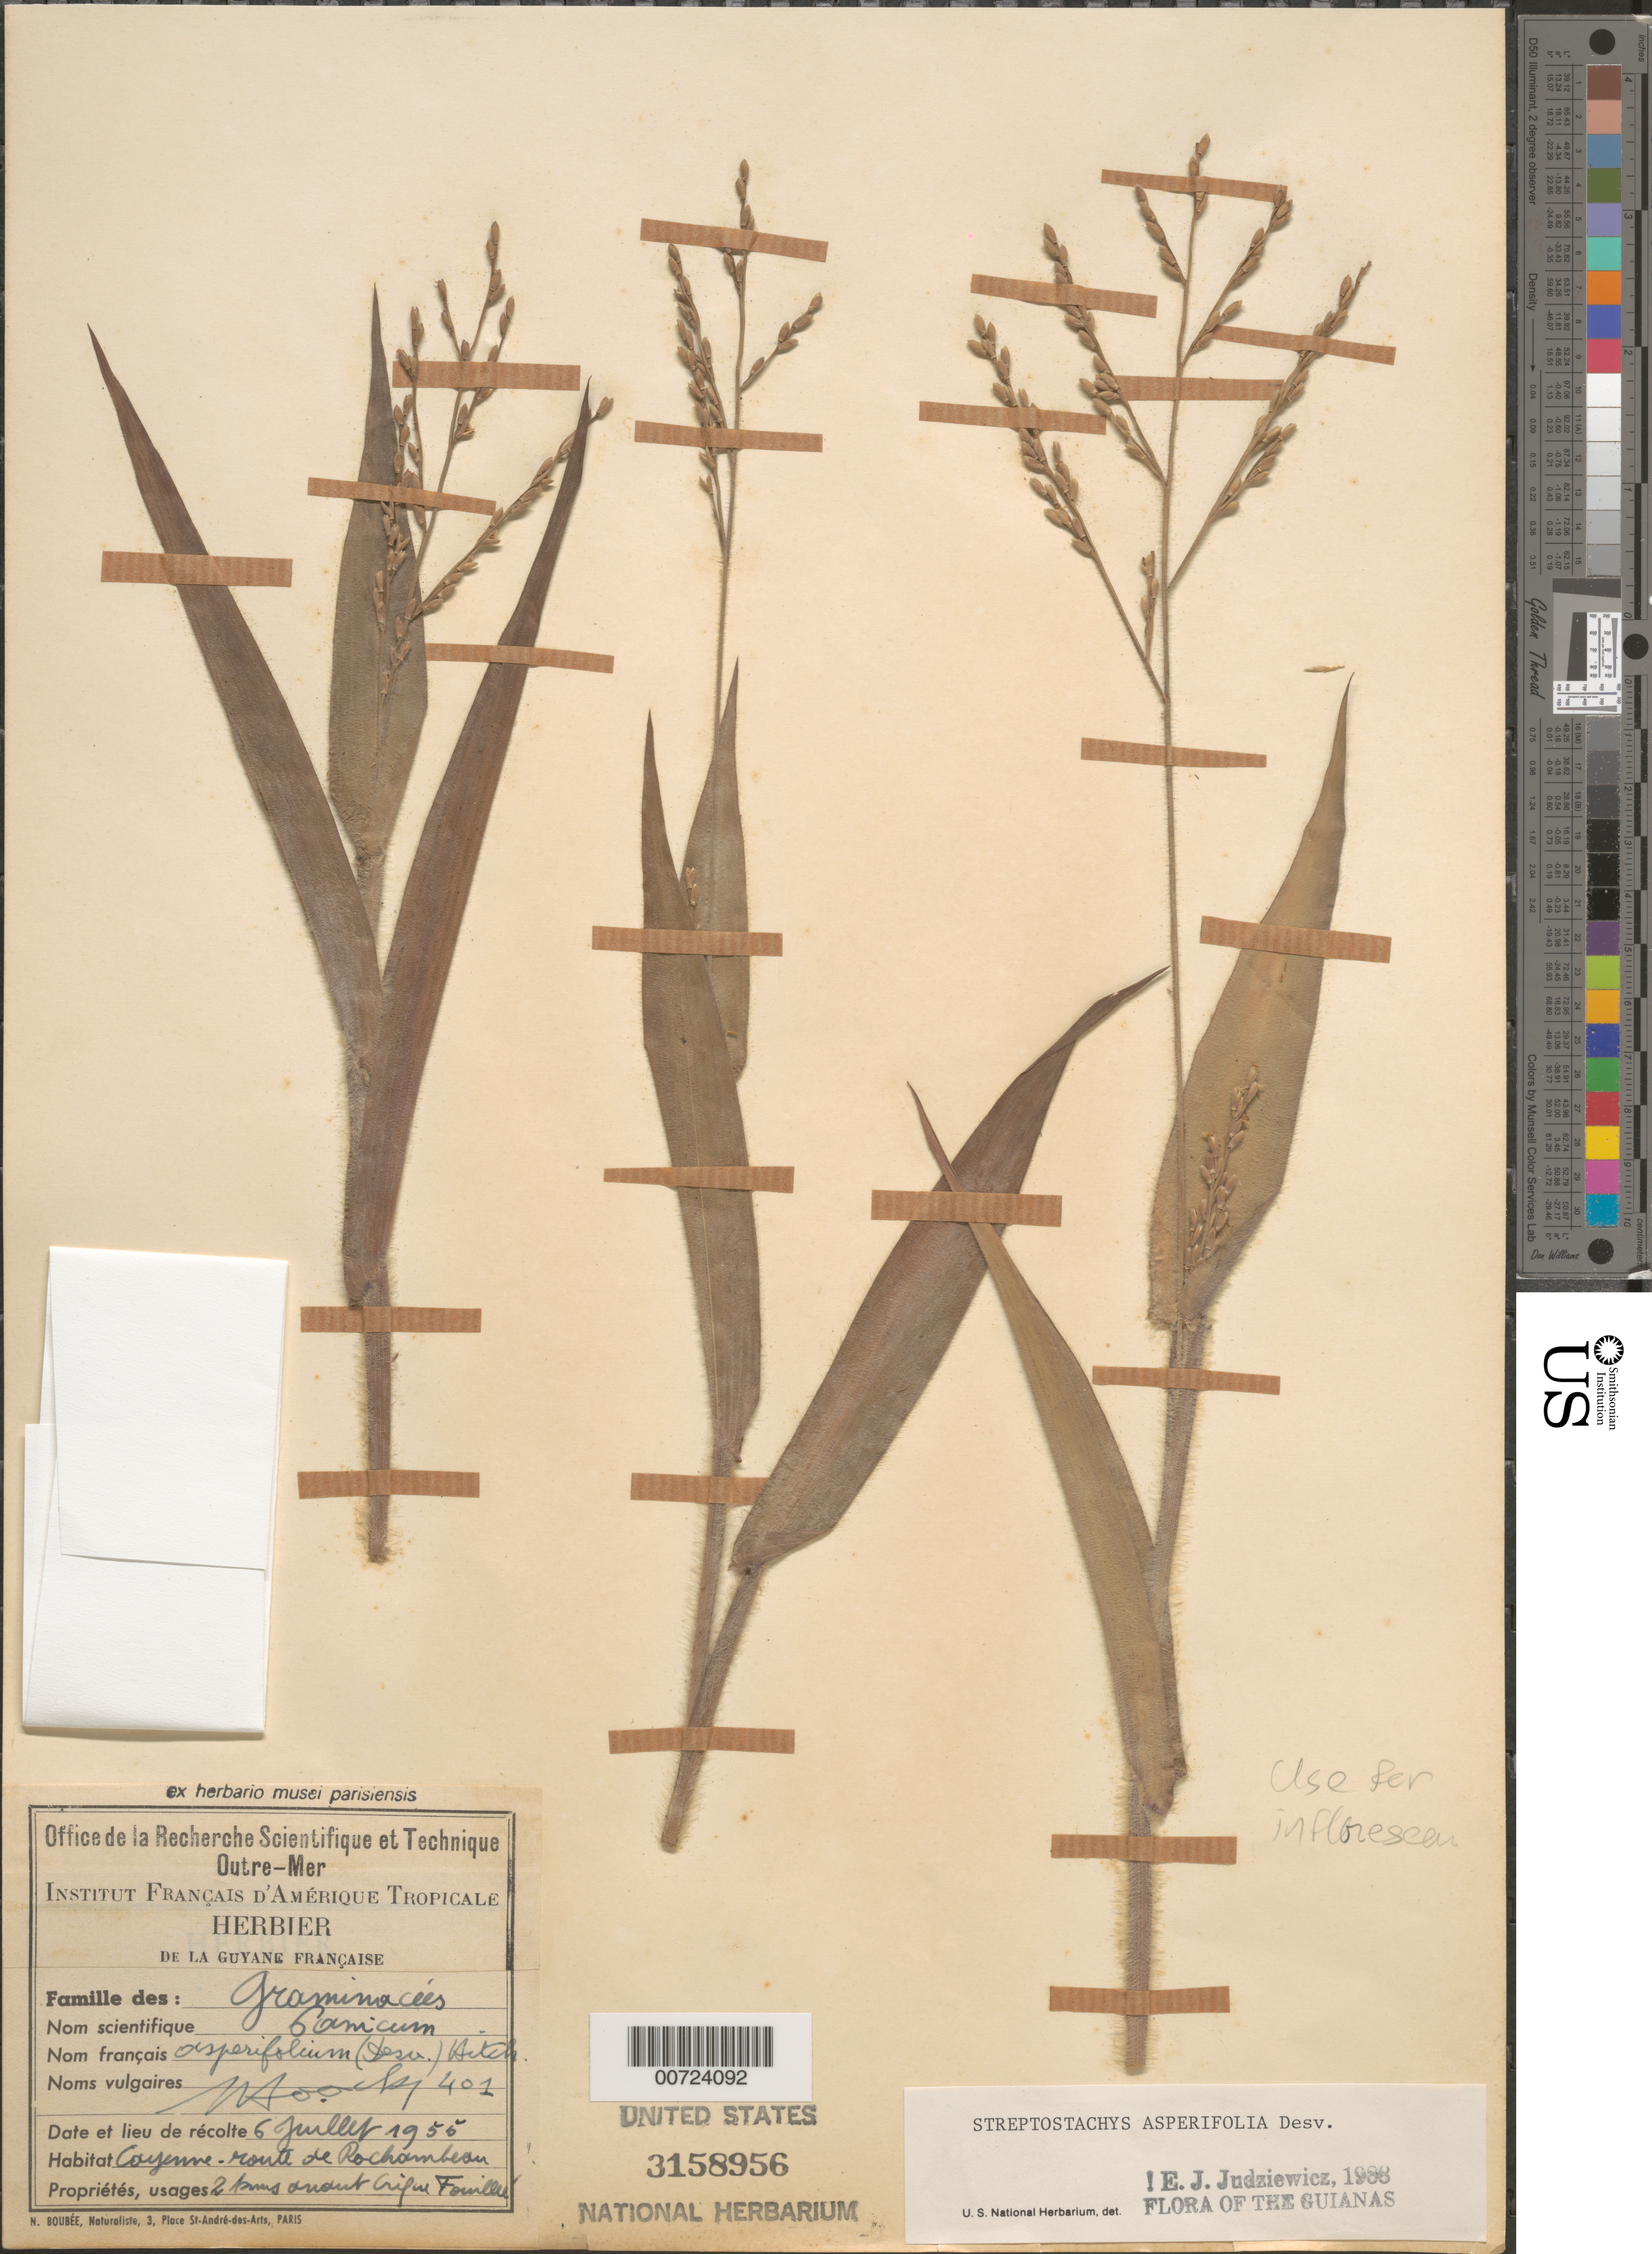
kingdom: Plantae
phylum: Tracheophyta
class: Liliopsida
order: Poales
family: Poaceae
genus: Streptostachys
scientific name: Streptostachys asperifolia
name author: Desv.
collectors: N. Hoock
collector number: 401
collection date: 1955-07-06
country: French Guiana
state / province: Cayenne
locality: The Guianas. Route de Rochambean.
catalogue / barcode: US 3158956